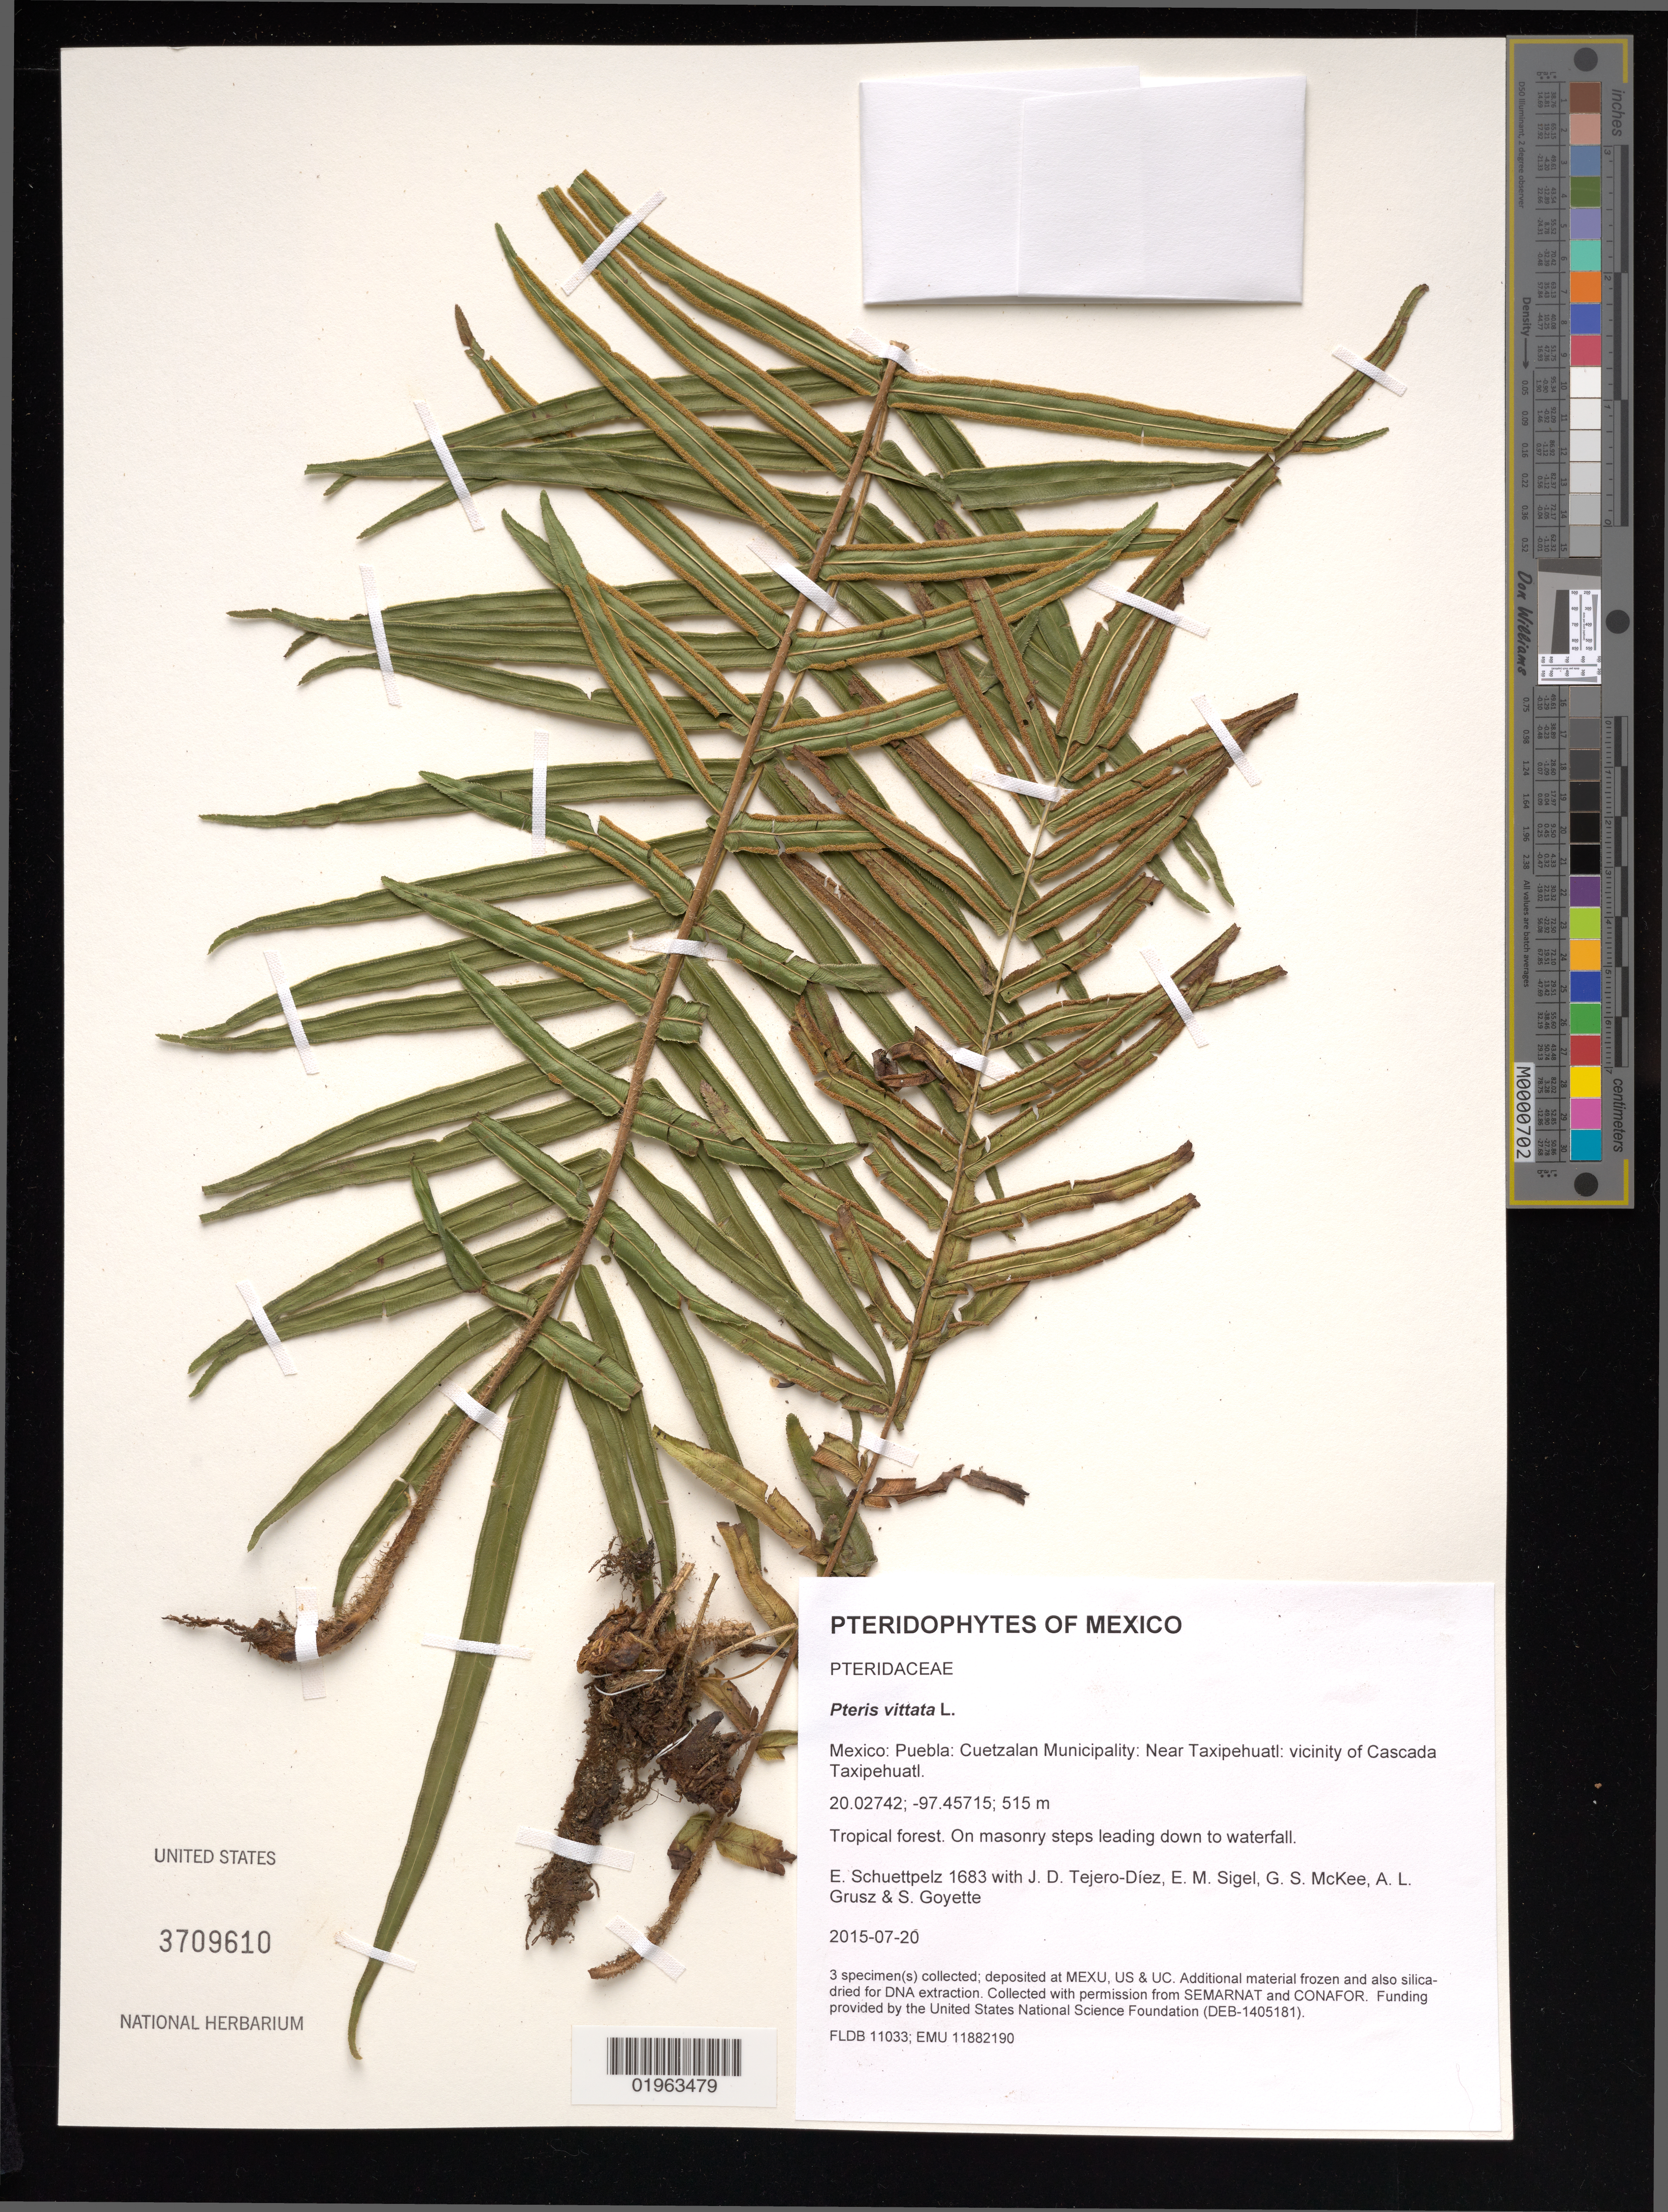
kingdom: Plantae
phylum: Tracheophyta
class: Polypodiopsida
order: Polypodiales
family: Pteridaceae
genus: Pteris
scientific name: Pteris vittata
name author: L.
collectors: E. Schuettpelz, D. Tejero-Díez, E. M. Sigel, G. S. McKee & A. Grusz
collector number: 1683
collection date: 2015-07-20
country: Mexico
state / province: Puebla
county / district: Cuetzalan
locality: Near Taxipehuatl: vicinity of Cascada Taxipehuatl.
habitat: Tropical forest.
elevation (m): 515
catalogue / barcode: US 3709610